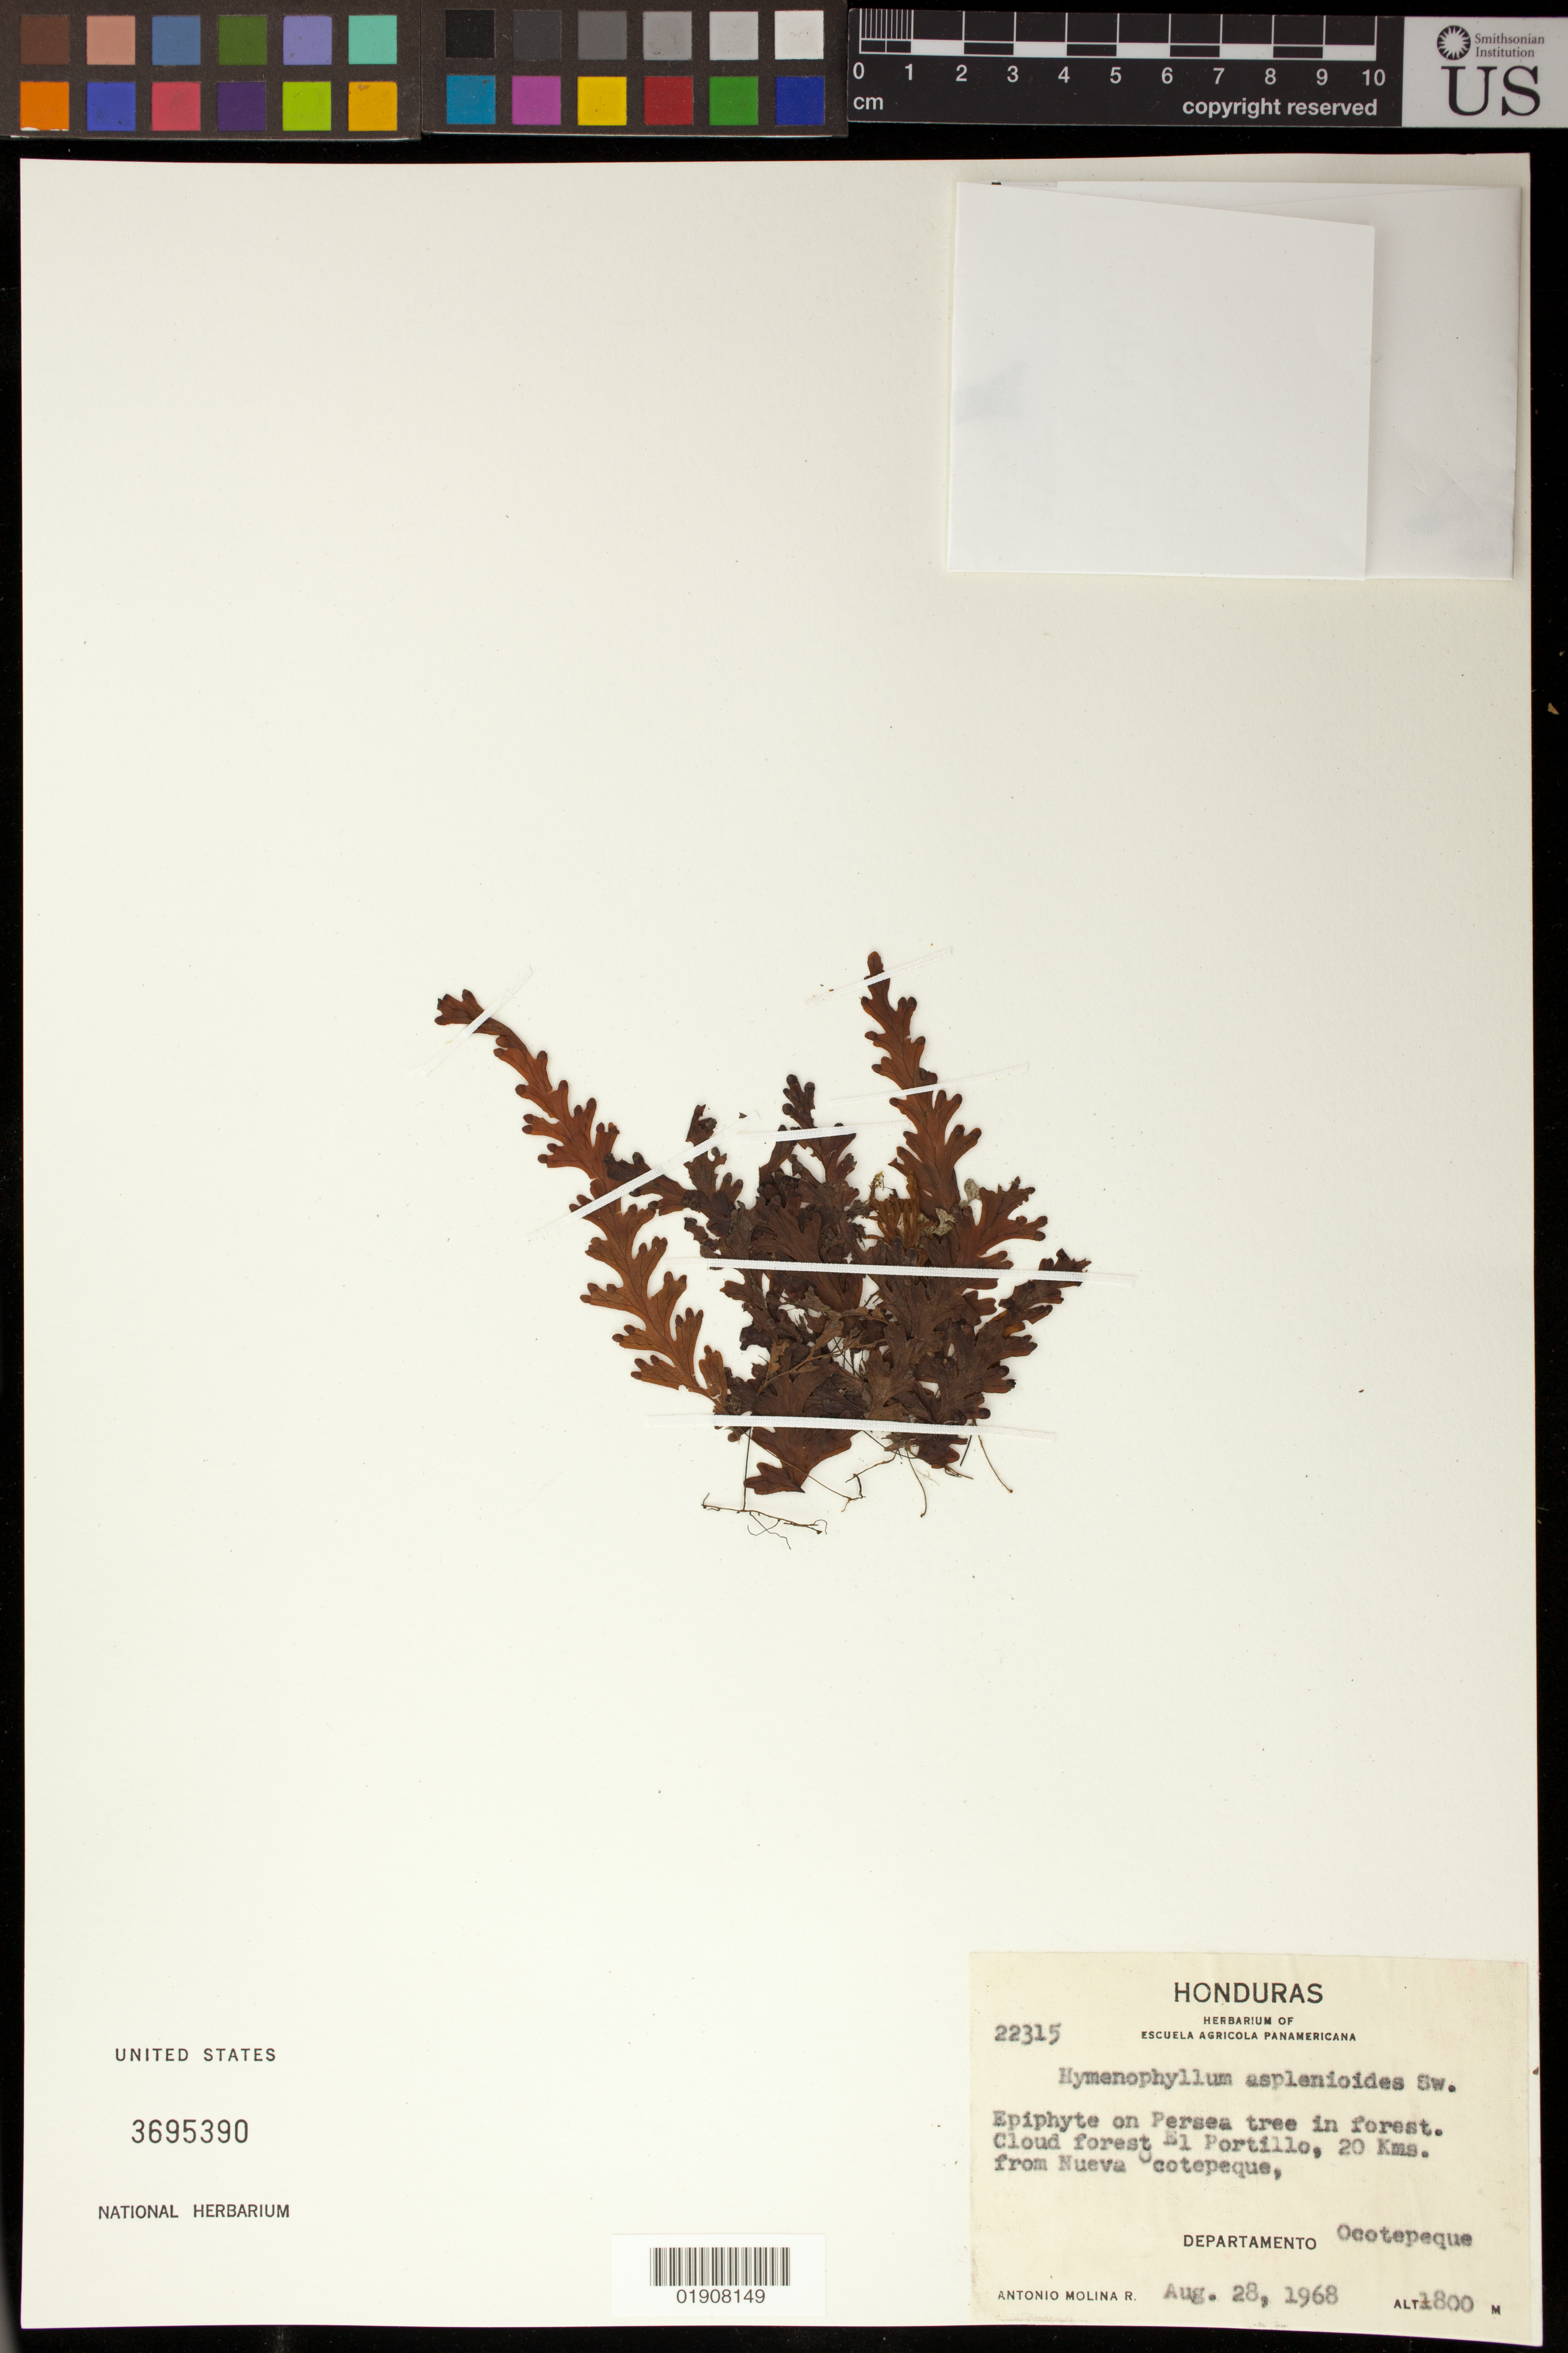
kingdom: Plantae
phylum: Tracheophyta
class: Polypodiopsida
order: Hymenophyllales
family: Hymenophyllaceae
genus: Hymenophyllum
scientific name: Hymenophyllum asplenioides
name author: (Sw.) Sw.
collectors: A. Molina R.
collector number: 22315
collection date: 1968-08-28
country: Honduras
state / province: Ocotepeque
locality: El Portillo, 20 kms. from Ocotepeque town.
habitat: Cloud forest.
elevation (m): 1800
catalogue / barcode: US 3695390